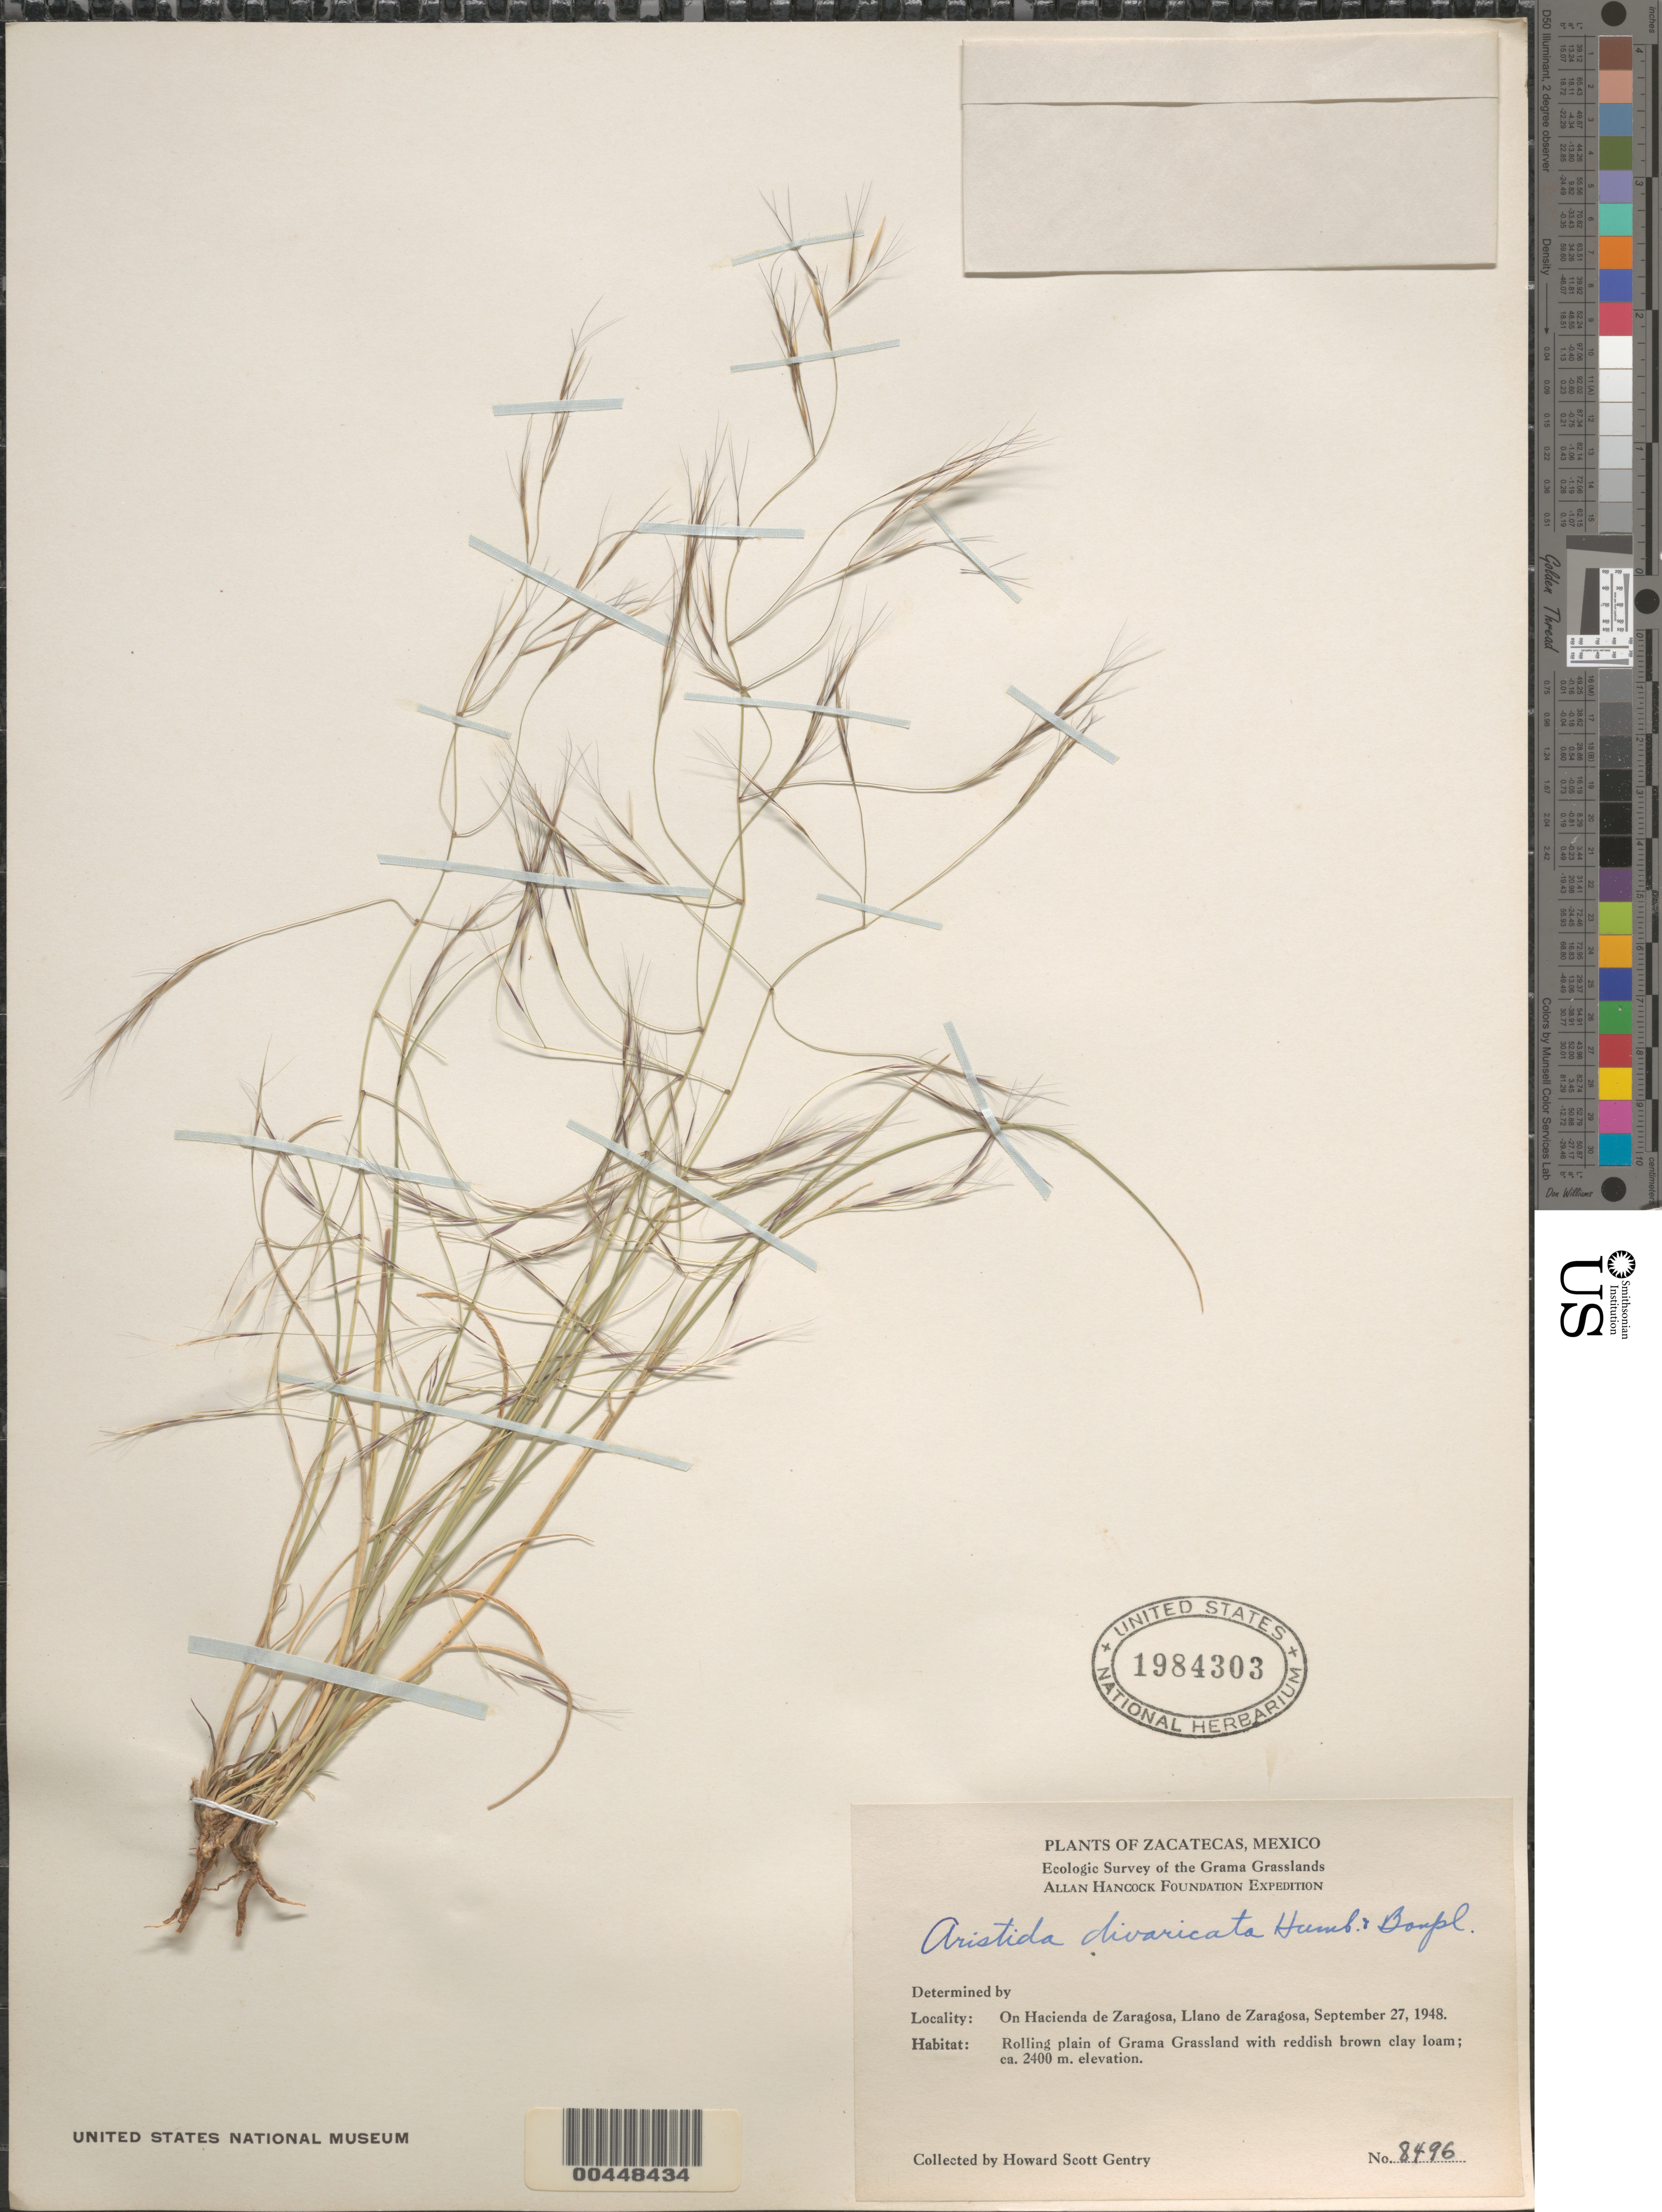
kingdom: Plantae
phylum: Tracheophyta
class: Liliopsida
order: Poales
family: Poaceae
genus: Aristida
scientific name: Aristida divaricata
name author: Humb. & Bonpl. ex Willd.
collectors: H. S. Gentry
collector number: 8496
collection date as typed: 27 Sep 1948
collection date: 1948-09-27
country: Mexico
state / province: Zacatecas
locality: On Hacienda de Zaragosa, Llano de Zaragosa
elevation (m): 2400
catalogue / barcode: US 1984303